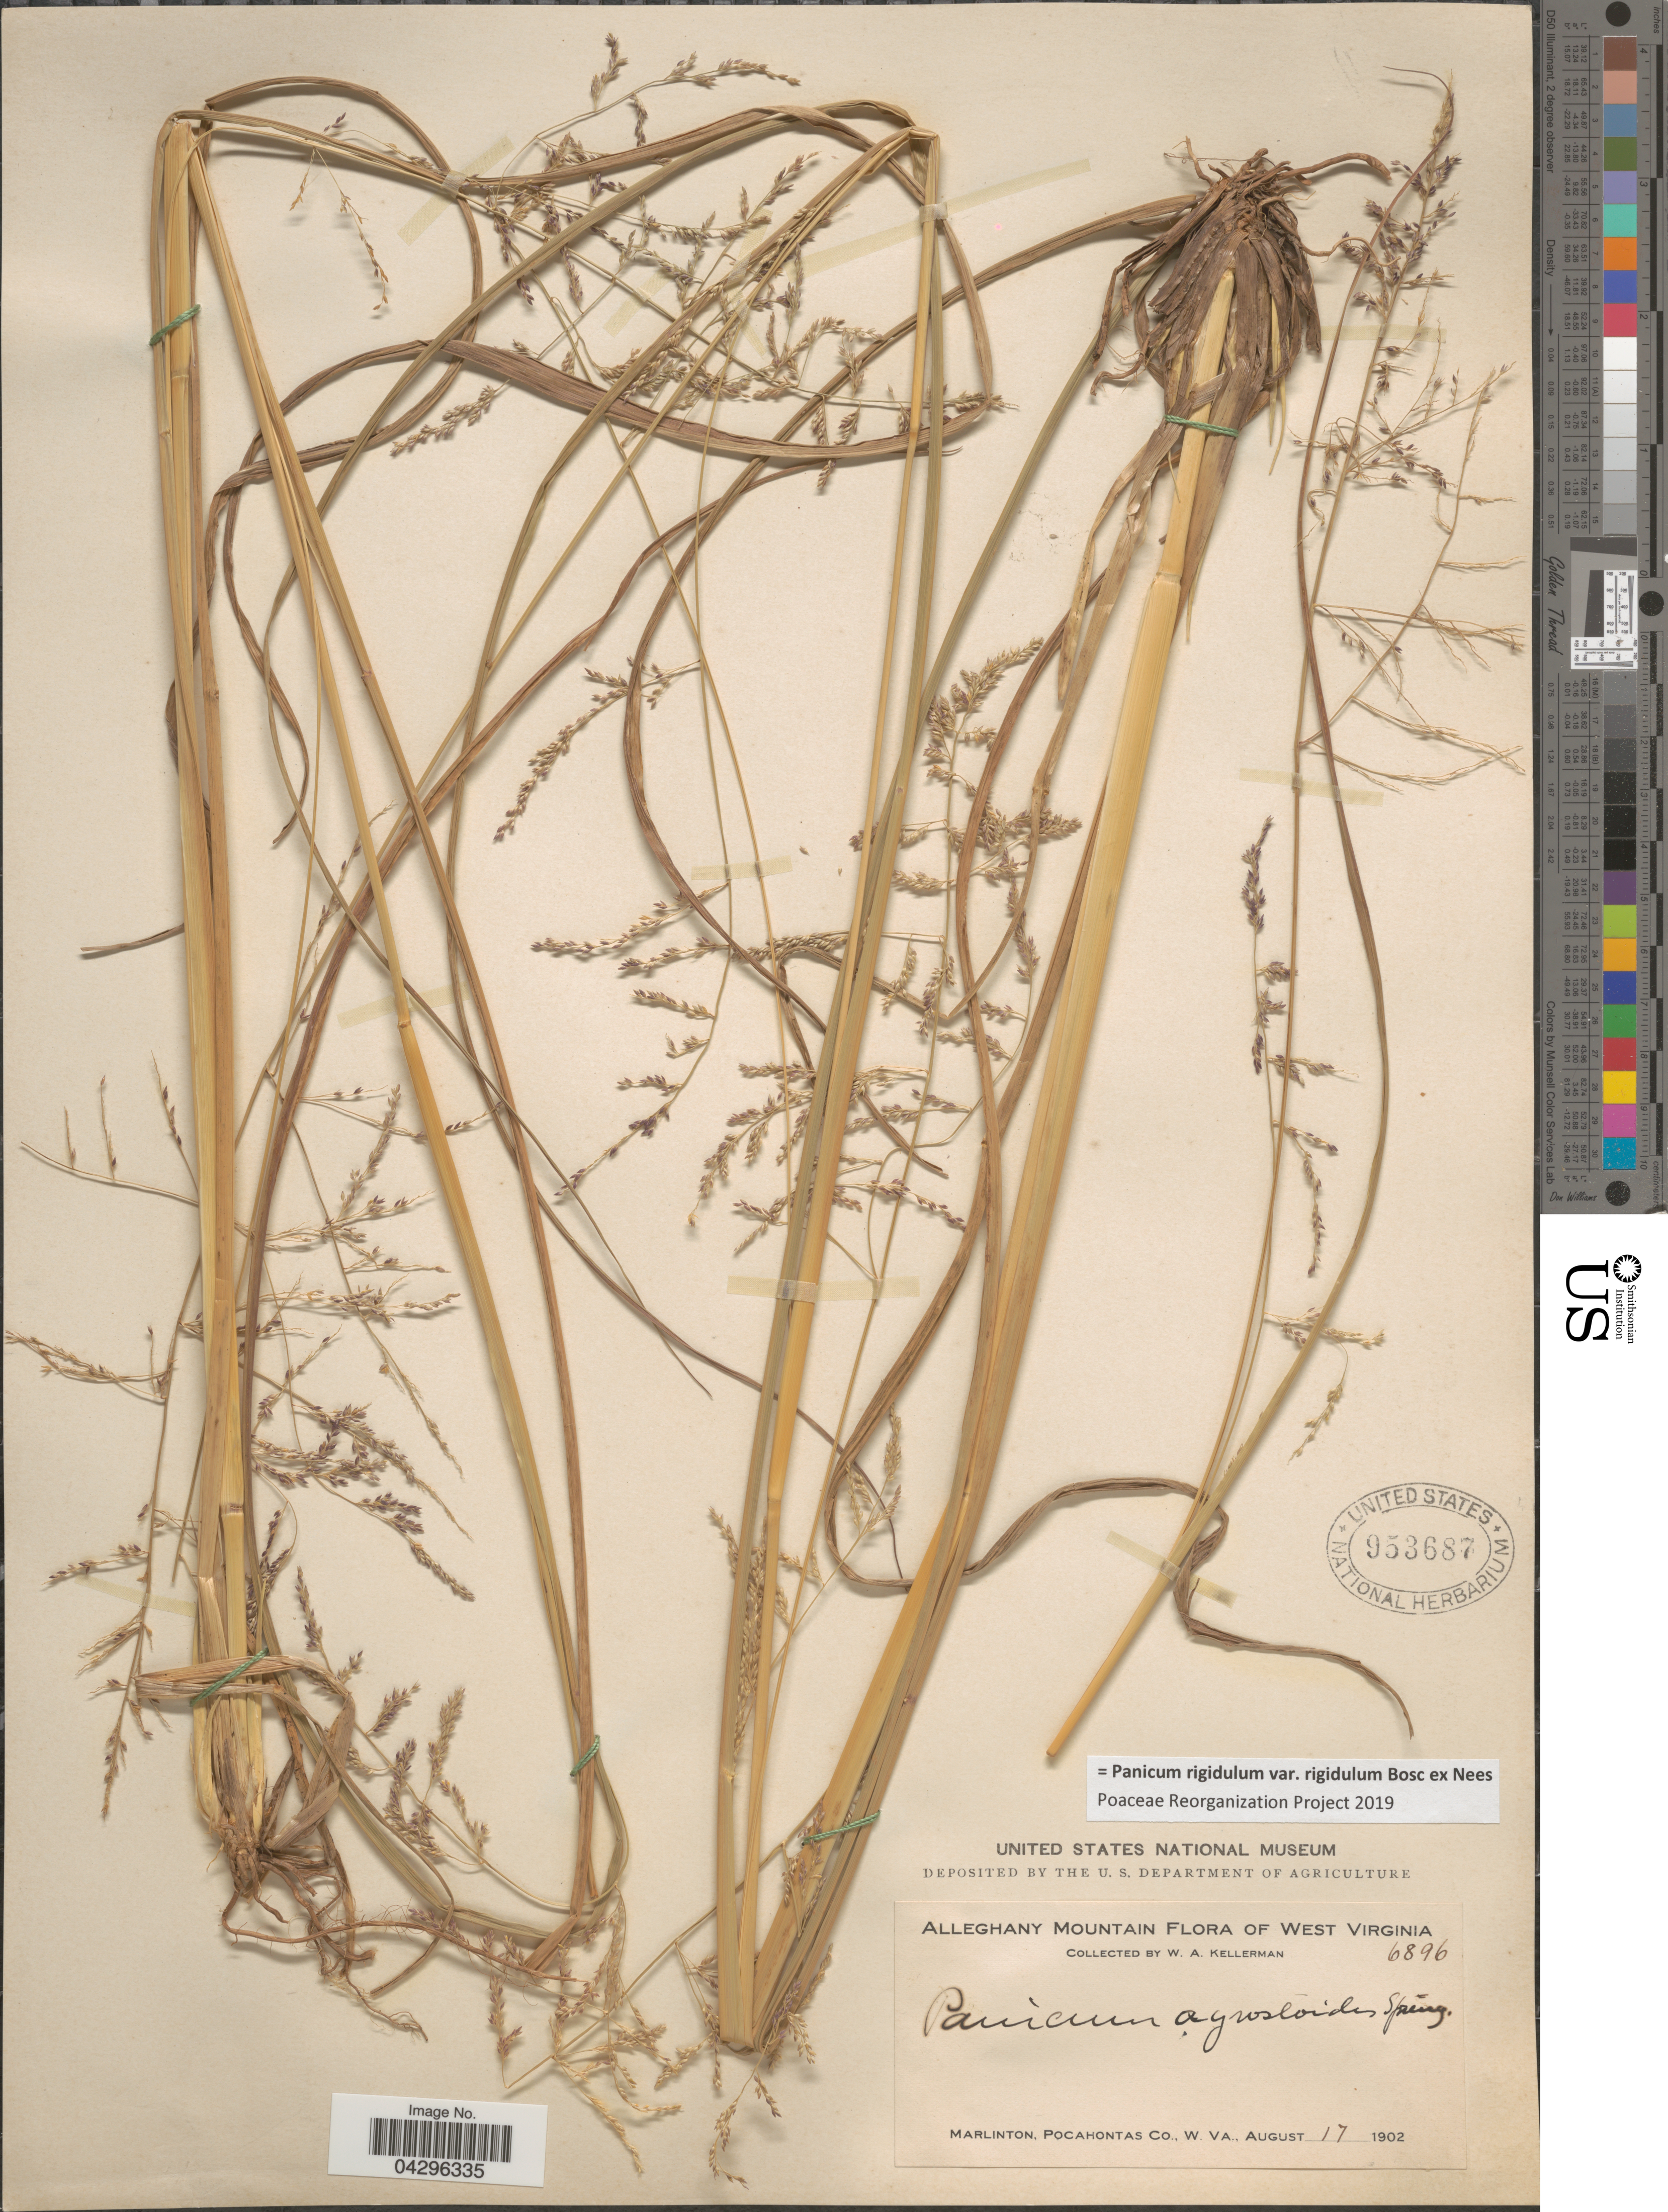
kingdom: Plantae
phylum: Tracheophyta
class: Liliopsida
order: Poales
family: Poaceae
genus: Panicum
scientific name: Panicum rigidulum var. rigidulum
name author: Bosc ex Nees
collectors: W. Kellerman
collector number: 6896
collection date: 1902-08-17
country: United States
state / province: West Virginia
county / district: Pocahontas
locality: Alleghany Mountain. Marlinton, Pocahontas Co.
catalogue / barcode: US 953687